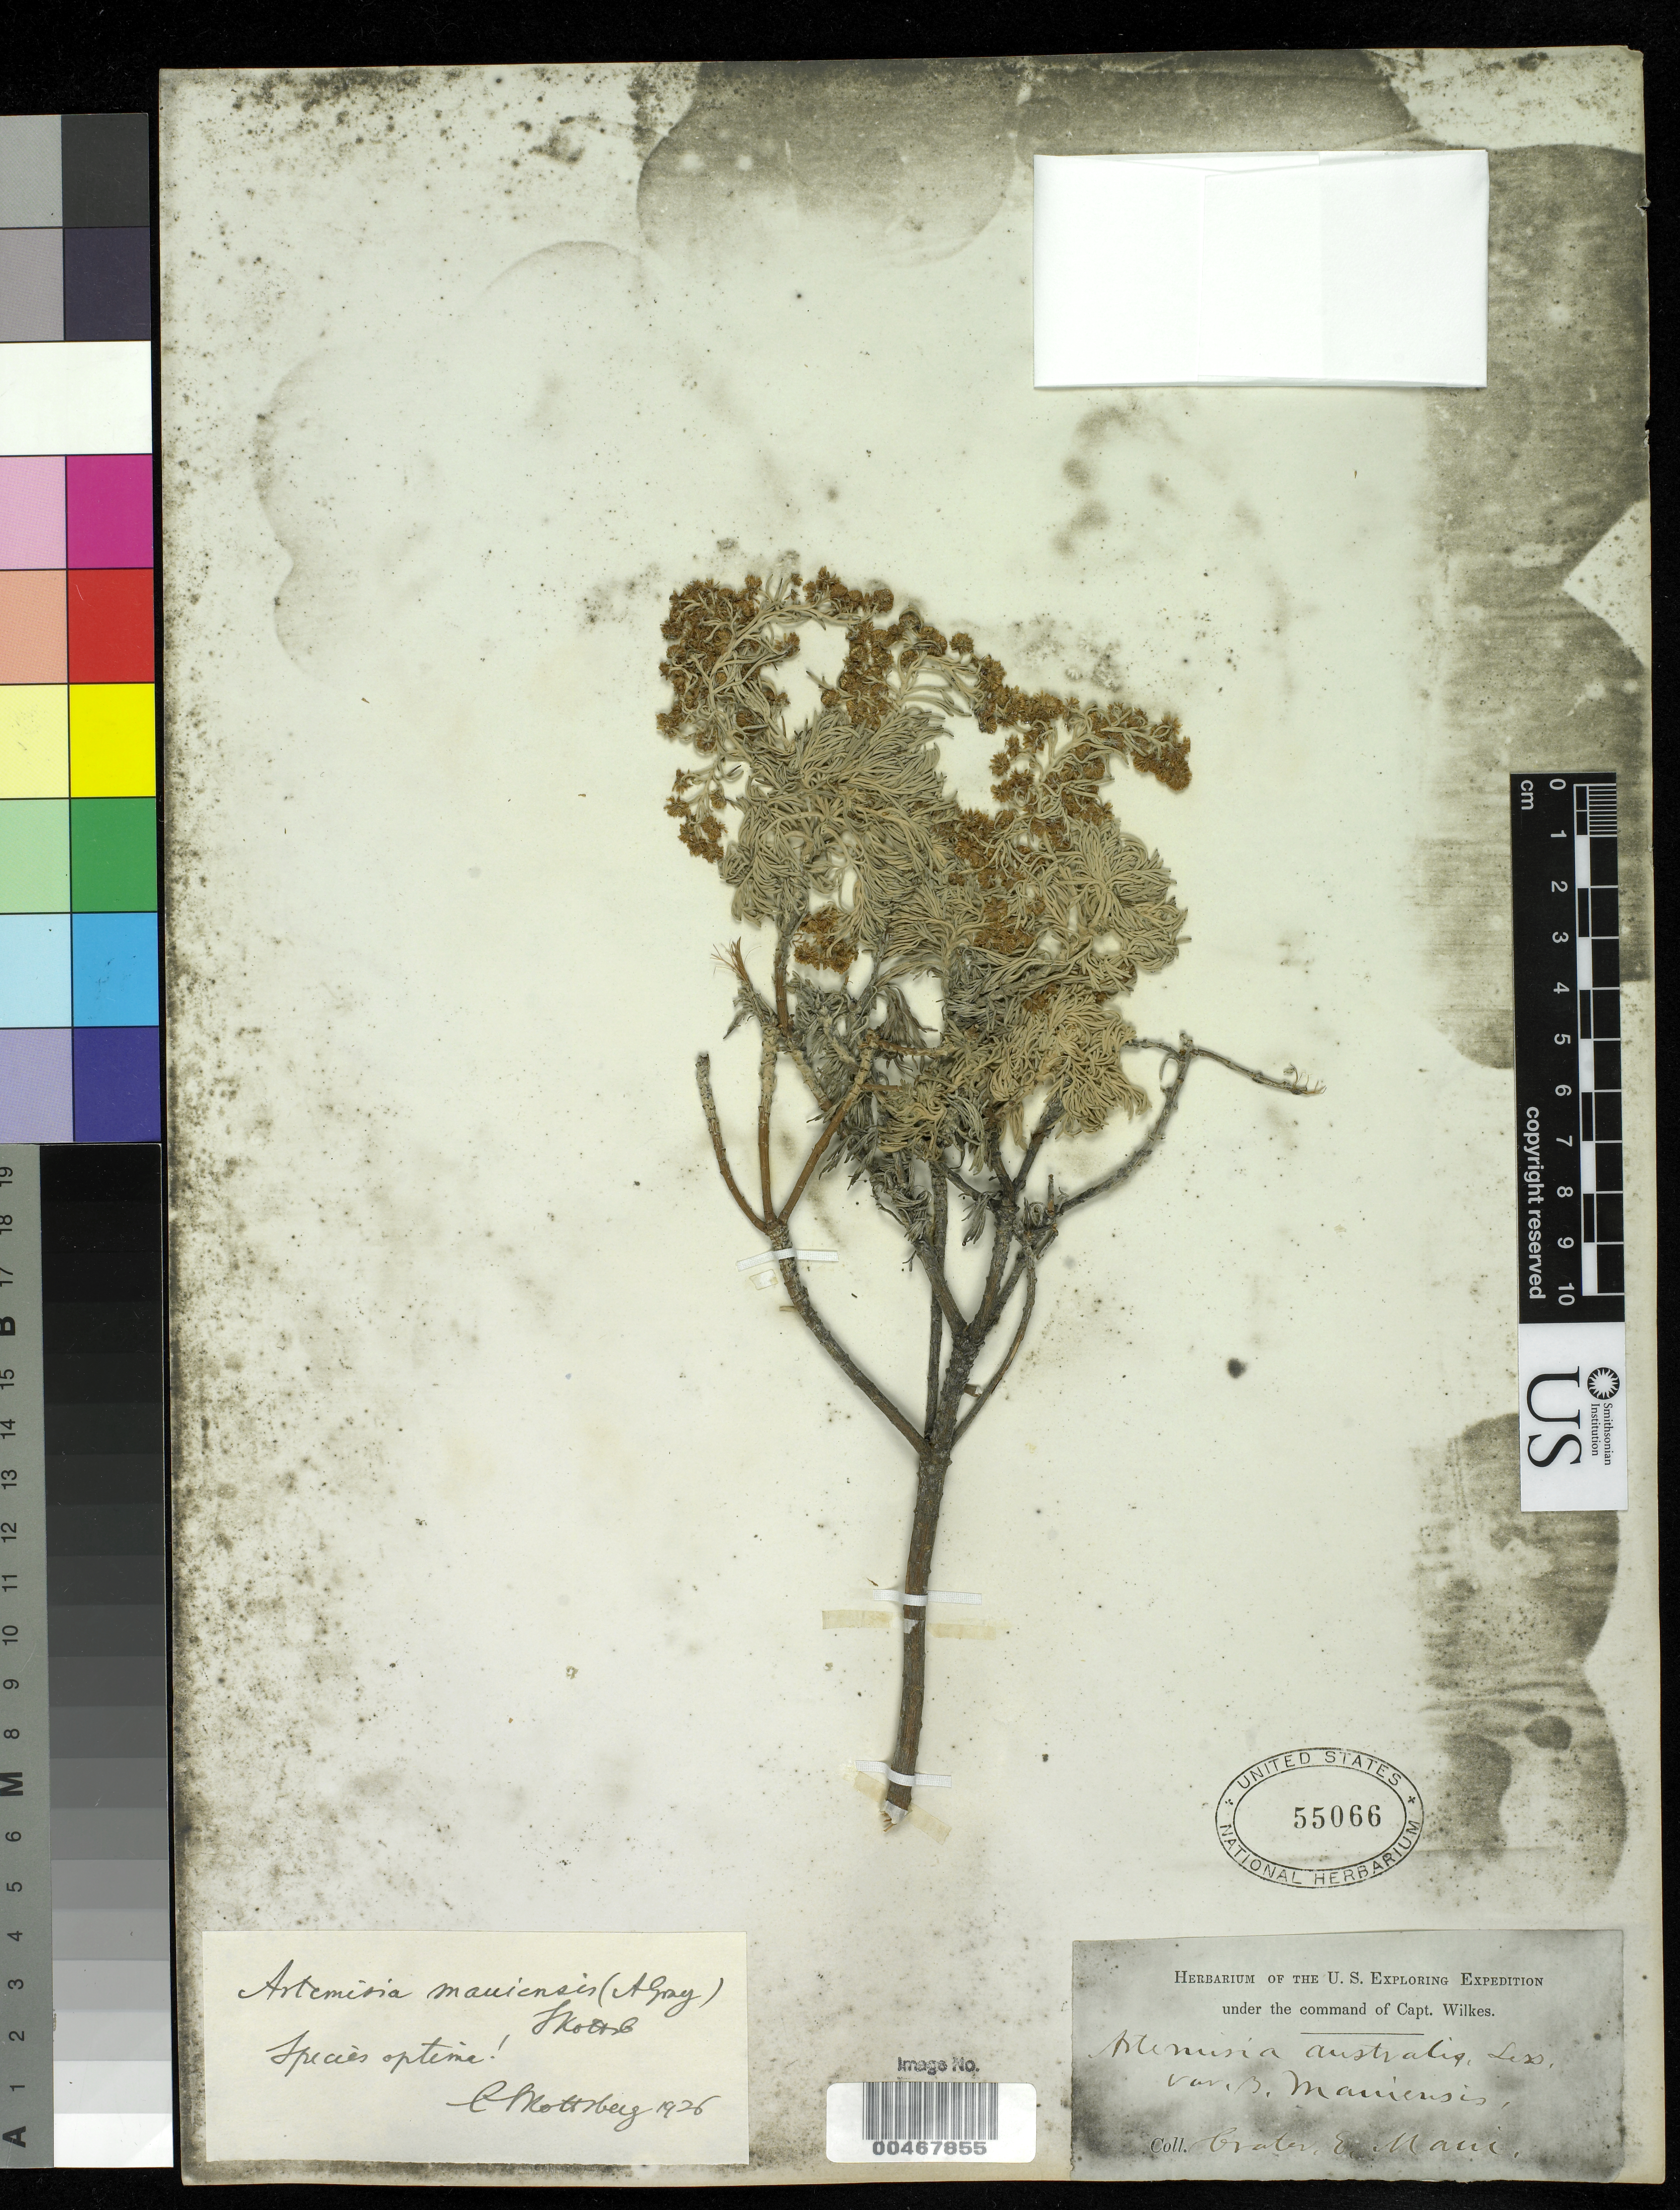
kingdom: Plantae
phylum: Tracheophyta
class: Magnoliopsida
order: Asterales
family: Asteraceae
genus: Artemisia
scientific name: Artemisia mauiensis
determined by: Mottsberg, C.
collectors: Wilkes Explor. Exped.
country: United States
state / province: Hawaii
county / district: Maui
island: Maui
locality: Crater, Maui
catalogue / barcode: US 55066